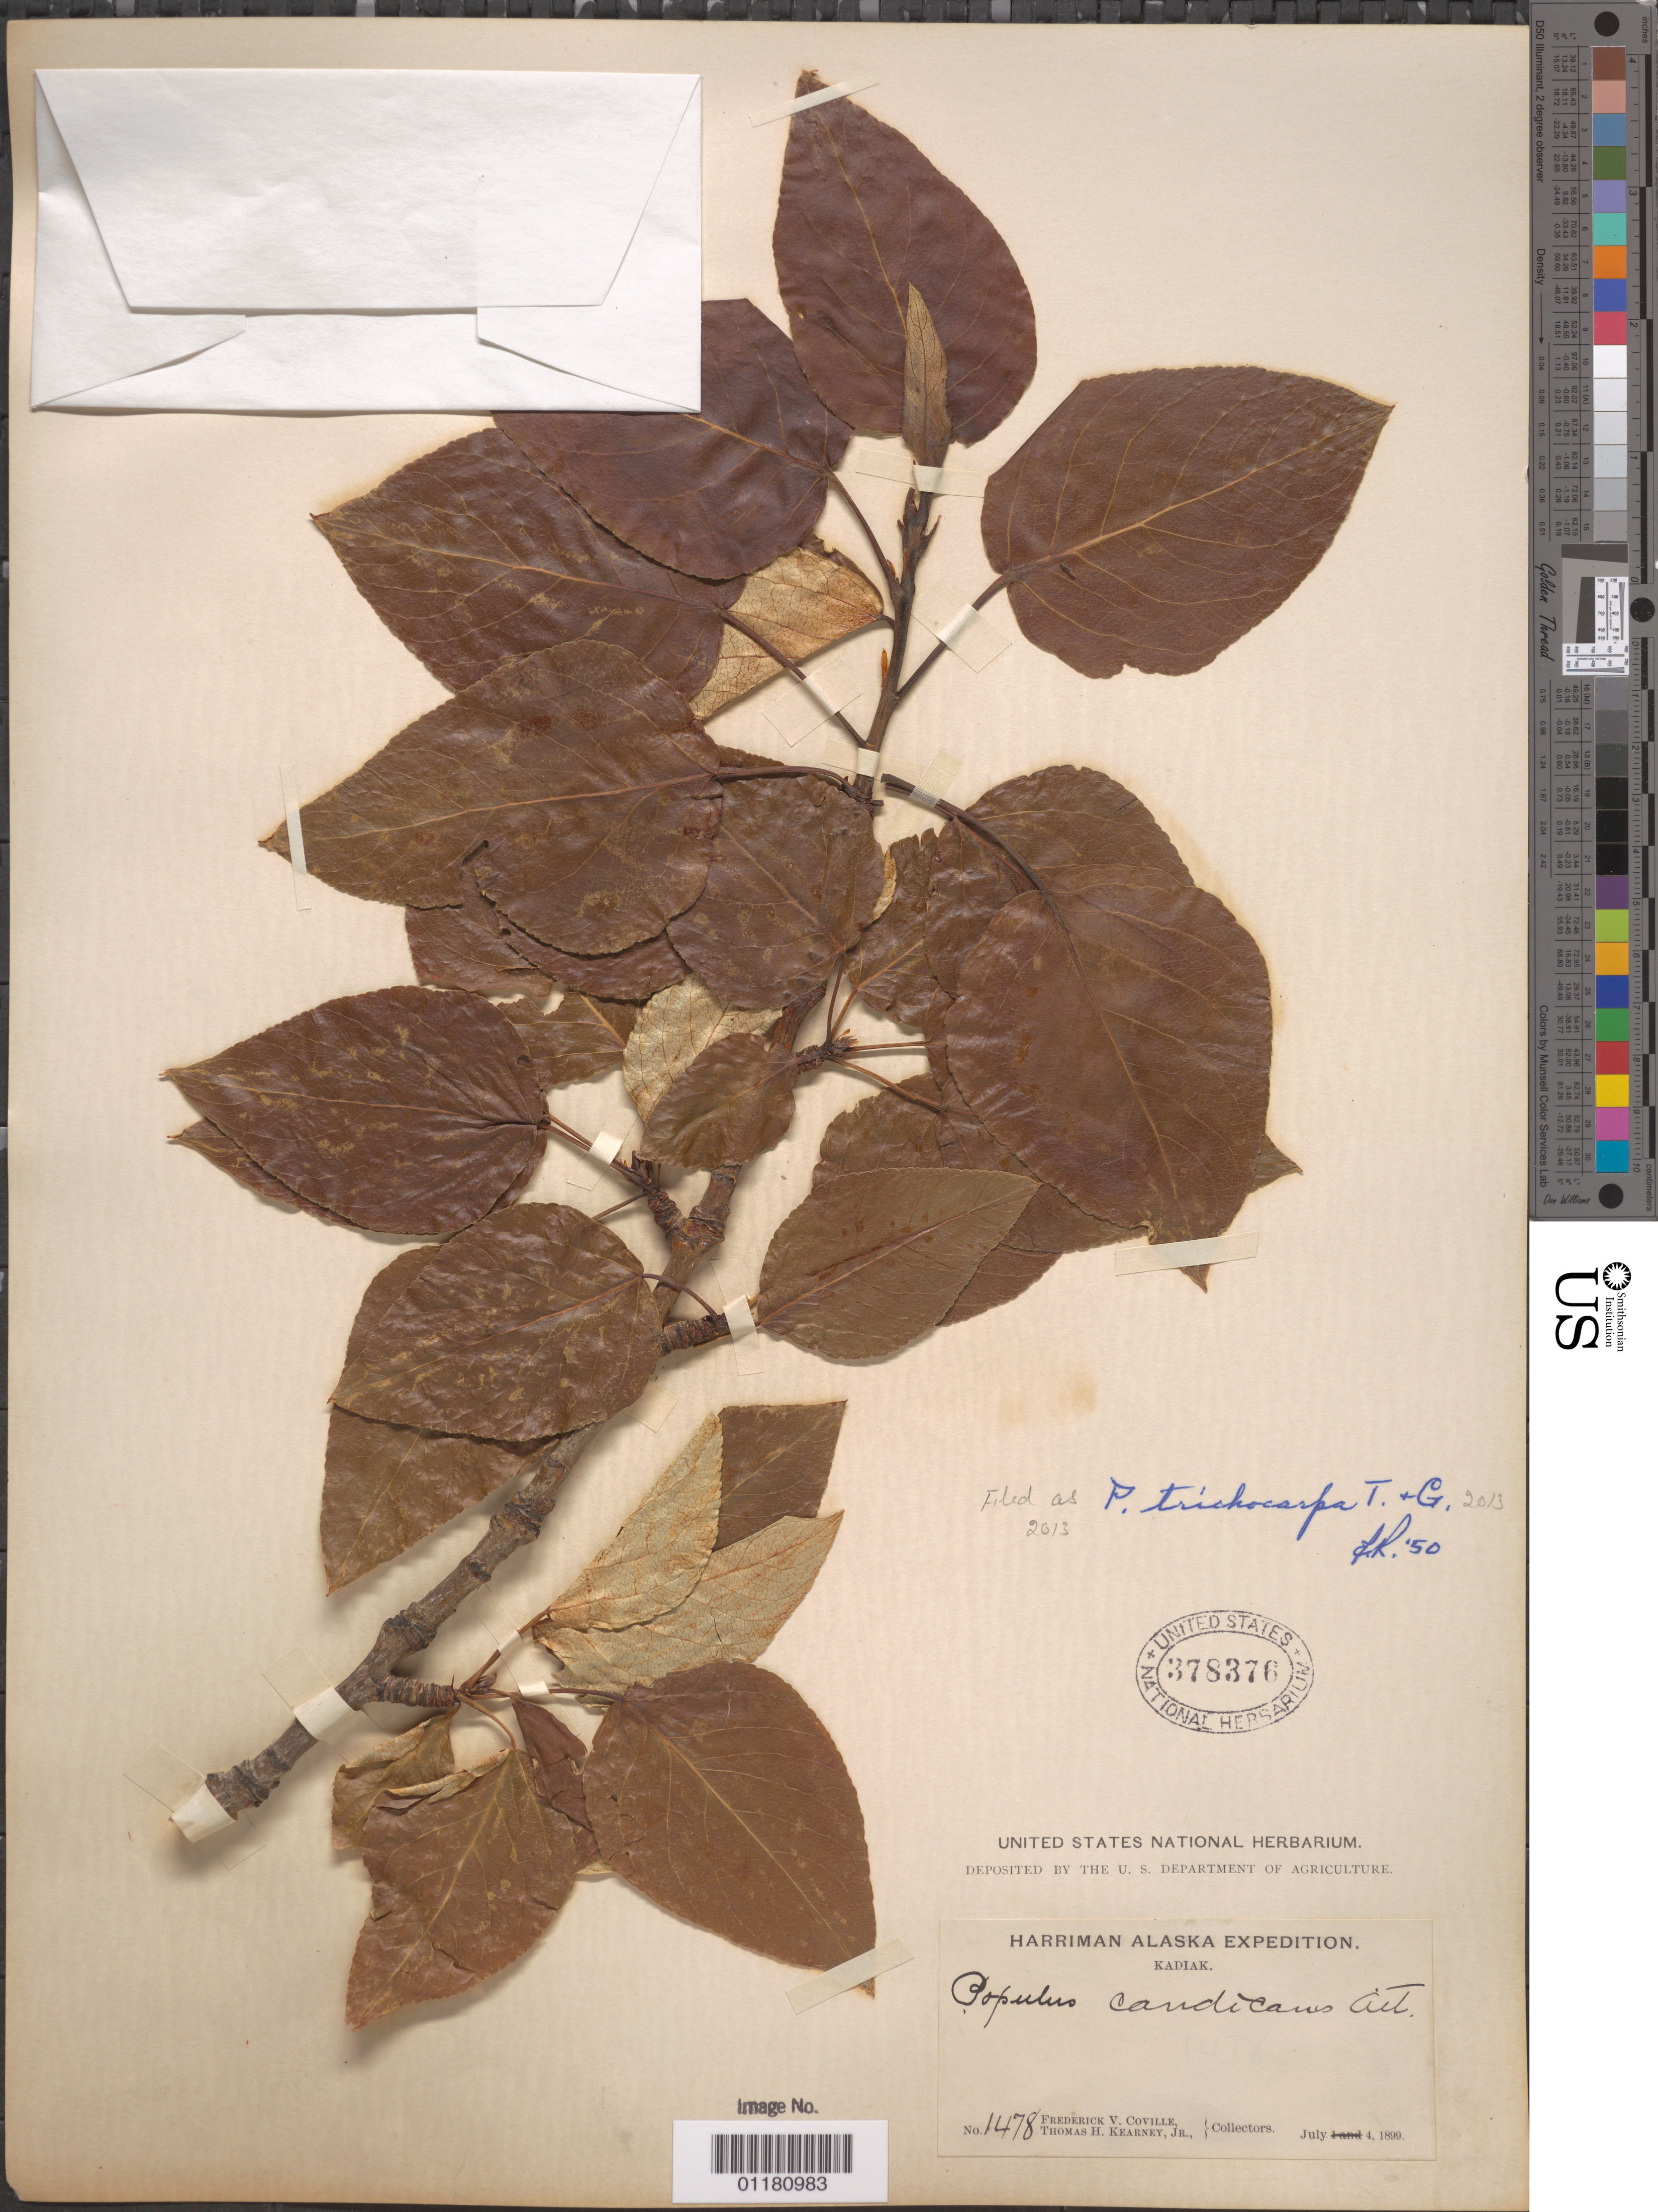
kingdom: Plantae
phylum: Tracheophyta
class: Magnoliopsida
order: Malpighiales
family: Salicaceae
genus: Populus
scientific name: Populus trichocarpa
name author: Torr. & A. Gray ex W. Hook.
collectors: F. V. Coville & T. H. Kearney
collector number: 1478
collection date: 1899-07-04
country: United States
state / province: Alaska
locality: Kadiak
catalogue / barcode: US 378376